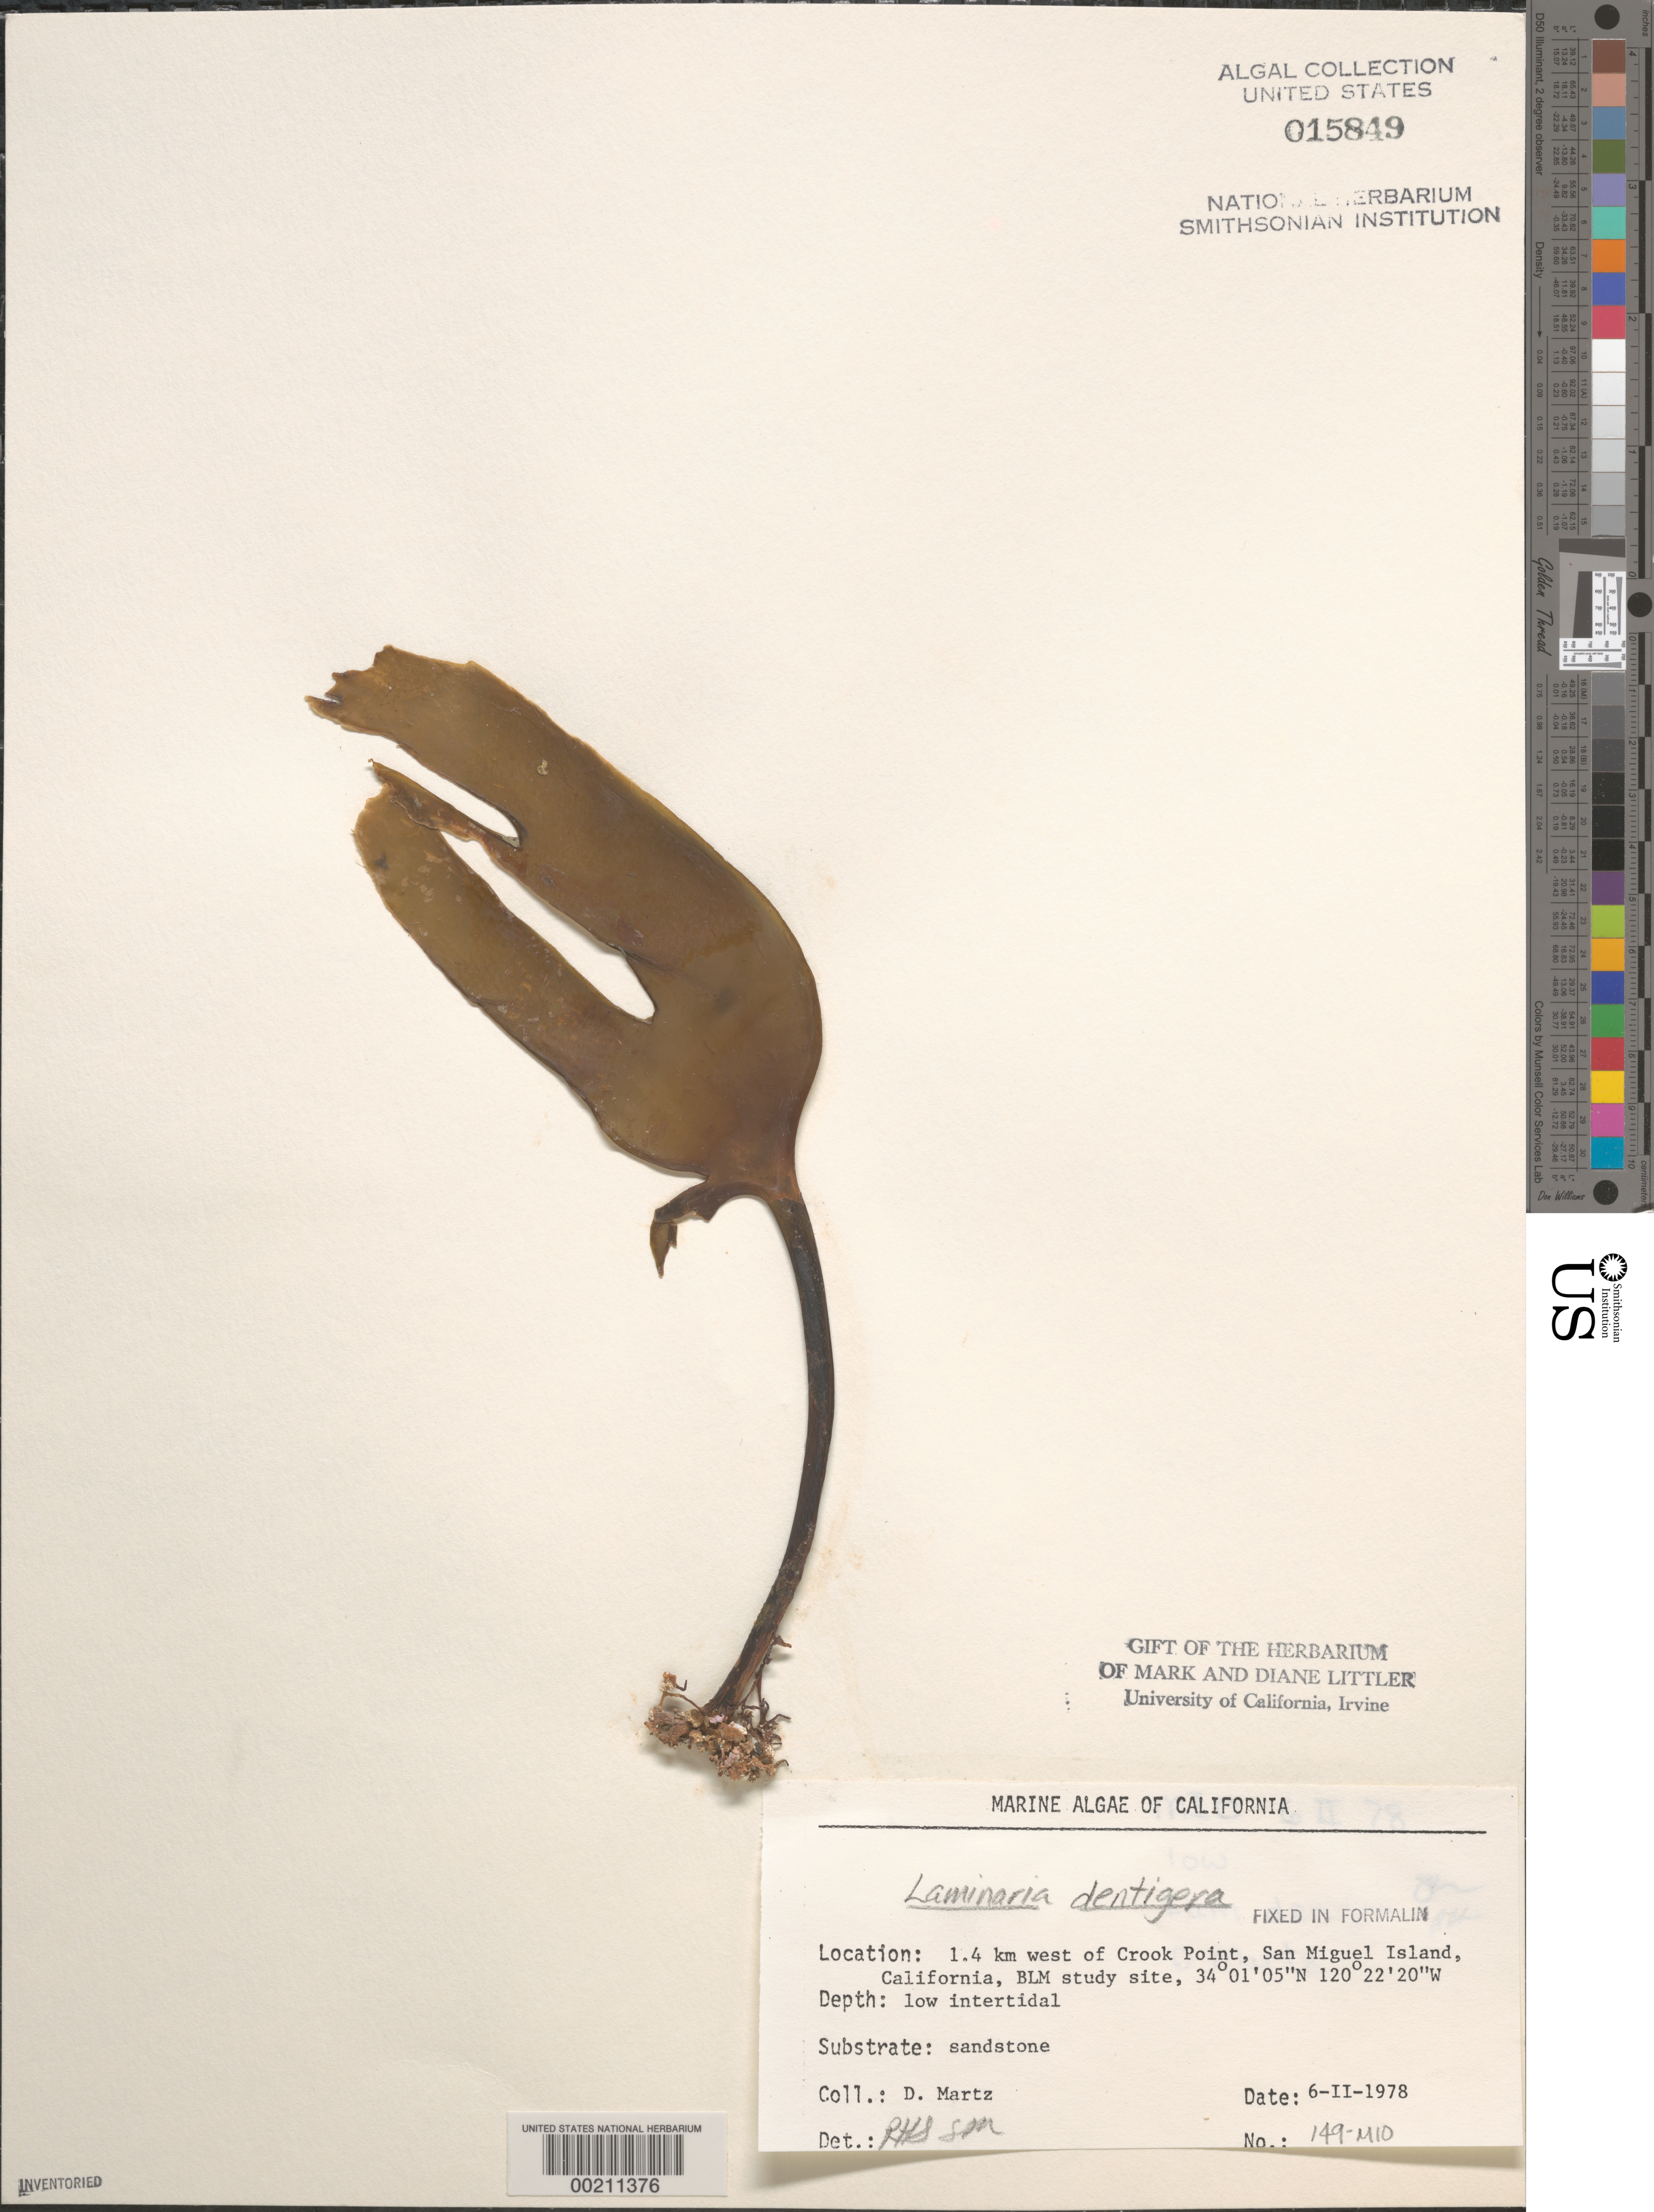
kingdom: Chromista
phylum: Ochrophyta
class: Phaeophyceae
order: Laminariales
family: Laminariaceae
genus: Laminaria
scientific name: Laminaria dentigera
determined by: Sims, Robert H.; Murray, S. N.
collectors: D. Martz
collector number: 149-mio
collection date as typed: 06 Feb 1978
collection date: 1978-02-06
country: United States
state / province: California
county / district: Santa Barbara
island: San Miguel Island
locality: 1.4 km north of Crook Point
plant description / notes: BLM-SOCALBIGHT Rocky Intertidal Survey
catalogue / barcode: US 15849